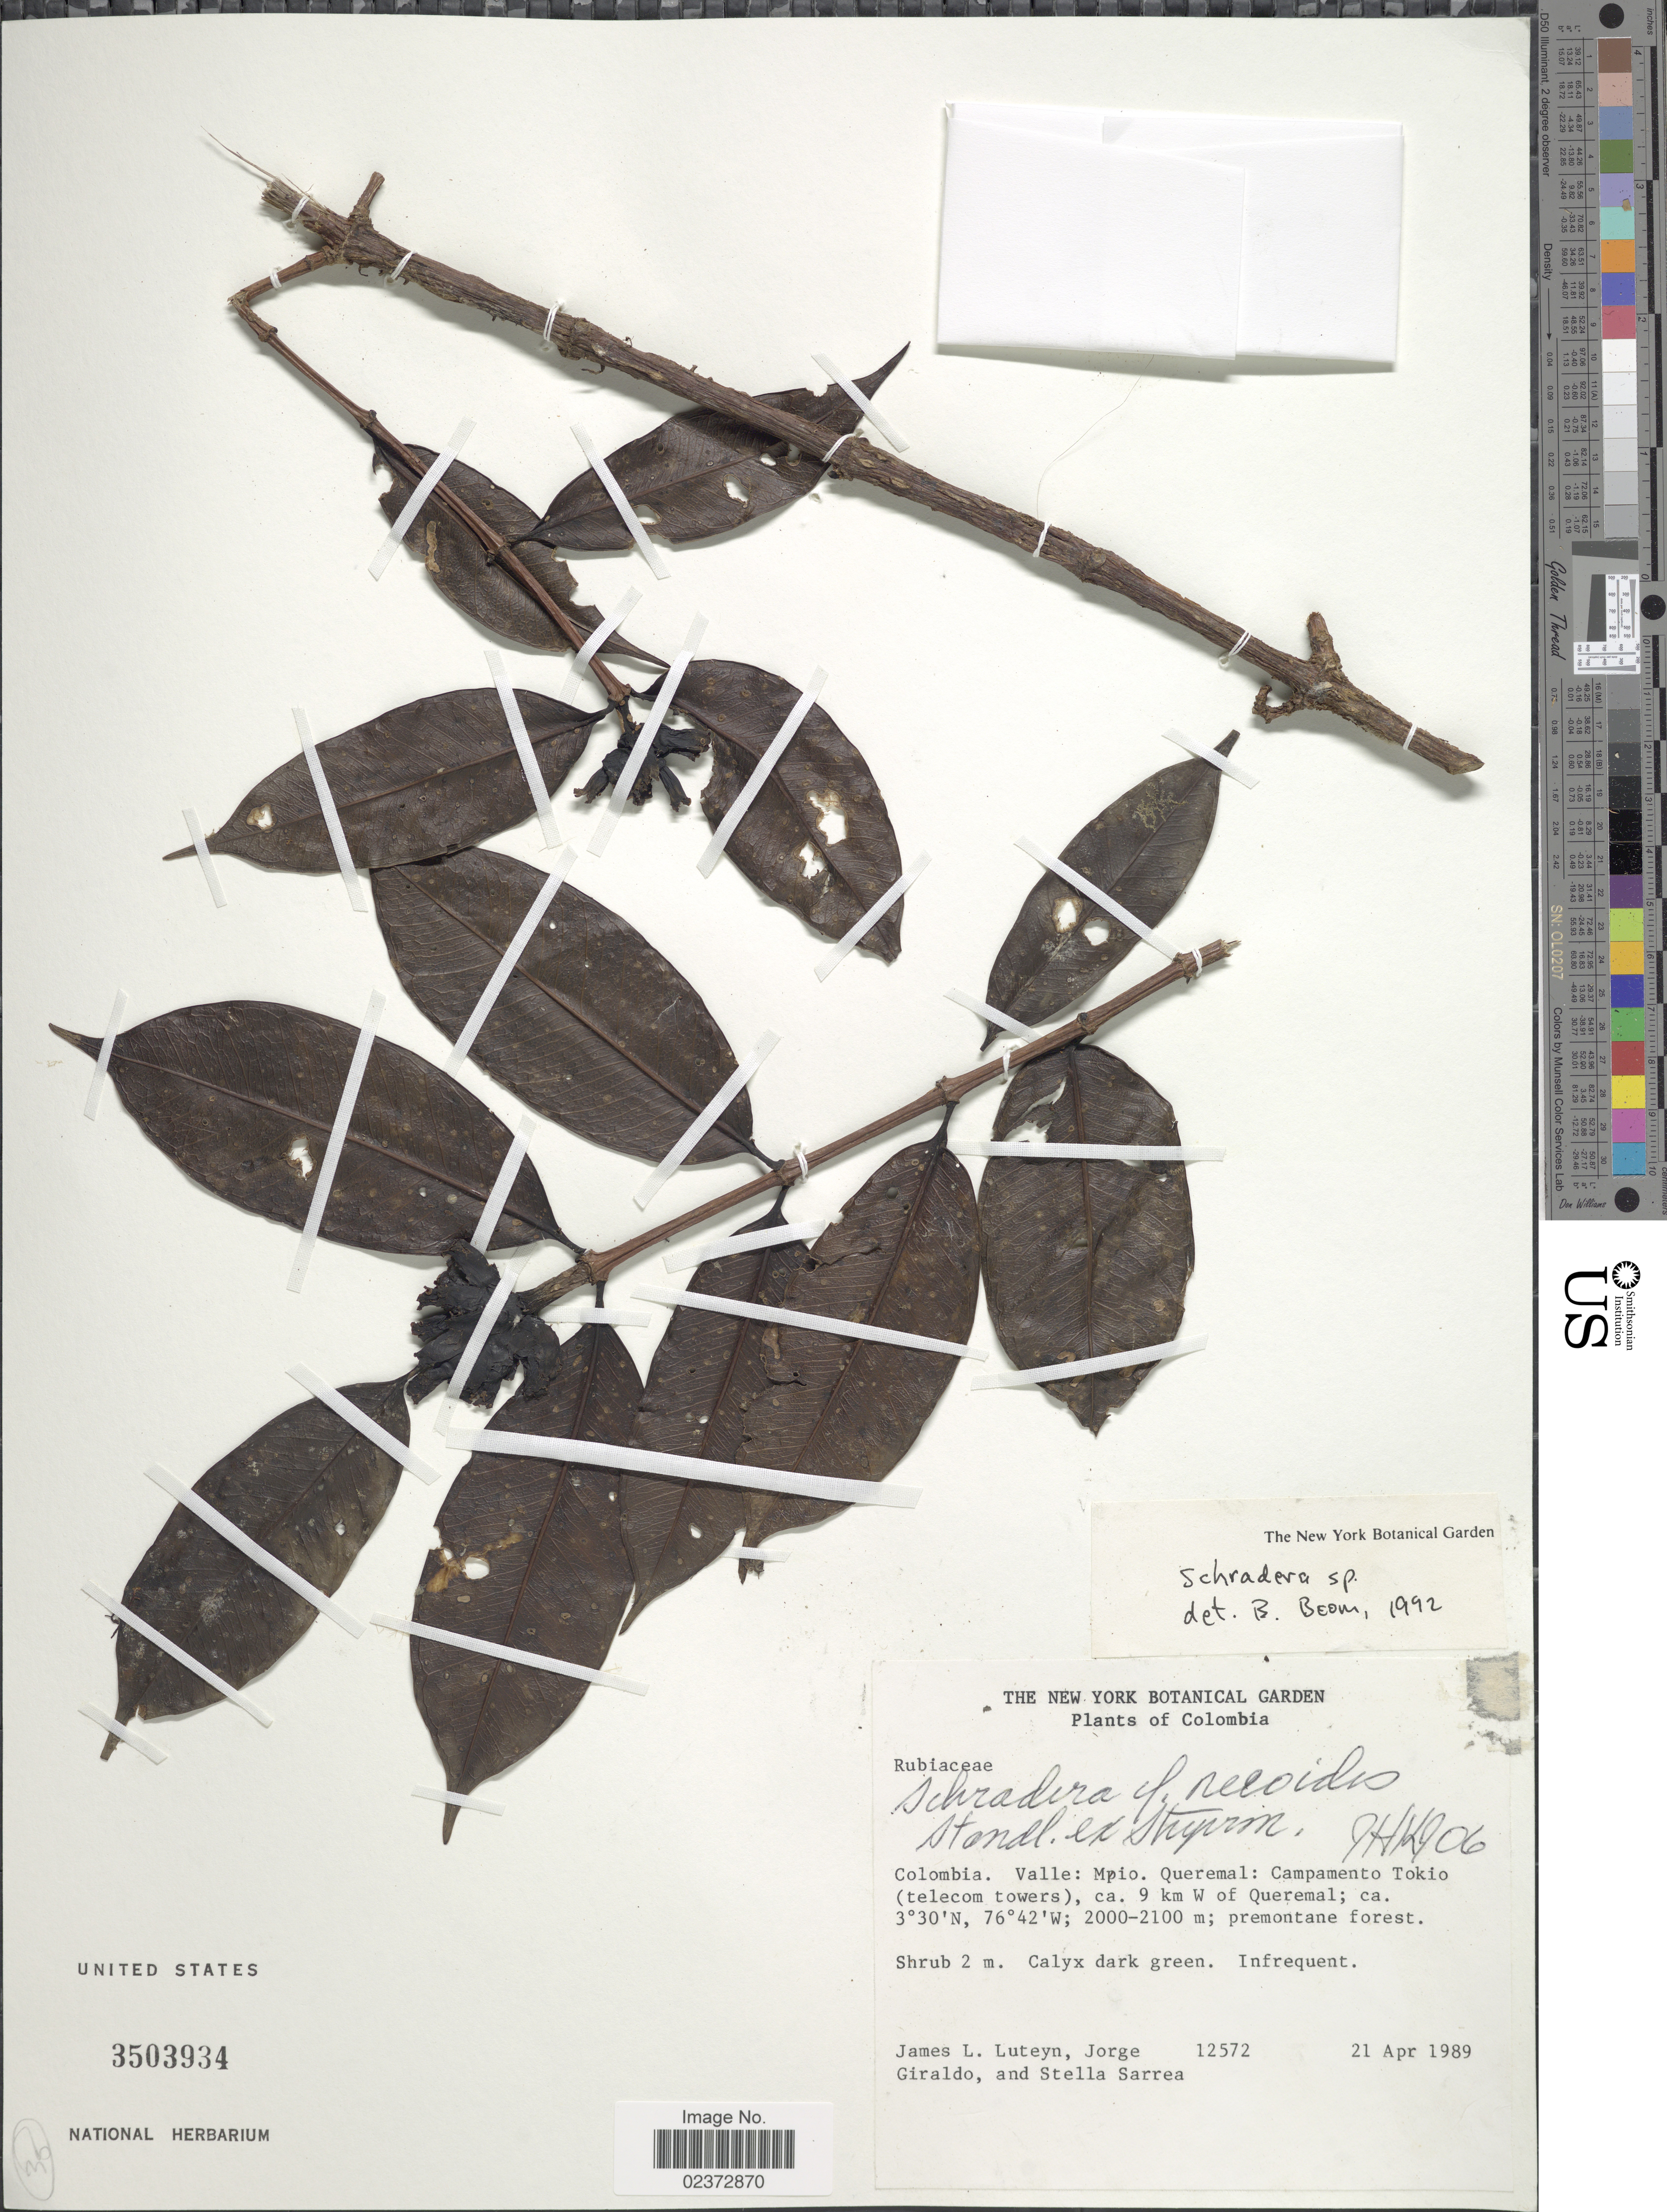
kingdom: Plantae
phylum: Tracheophyta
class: Magnoliopsida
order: Gentianales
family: Rubiaceae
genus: Schradera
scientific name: Schradera sp.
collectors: J. L. Luteyn, J. Giraldo & S. Sarrea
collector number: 12572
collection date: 1989-04-21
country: Colombia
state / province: Valle del Cauca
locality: Valle: Mpio. Queremal: Campamento Tokio (telecom towers), ca. 9 km W of Queremal; premontane forest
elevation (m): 2000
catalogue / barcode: US 3503934